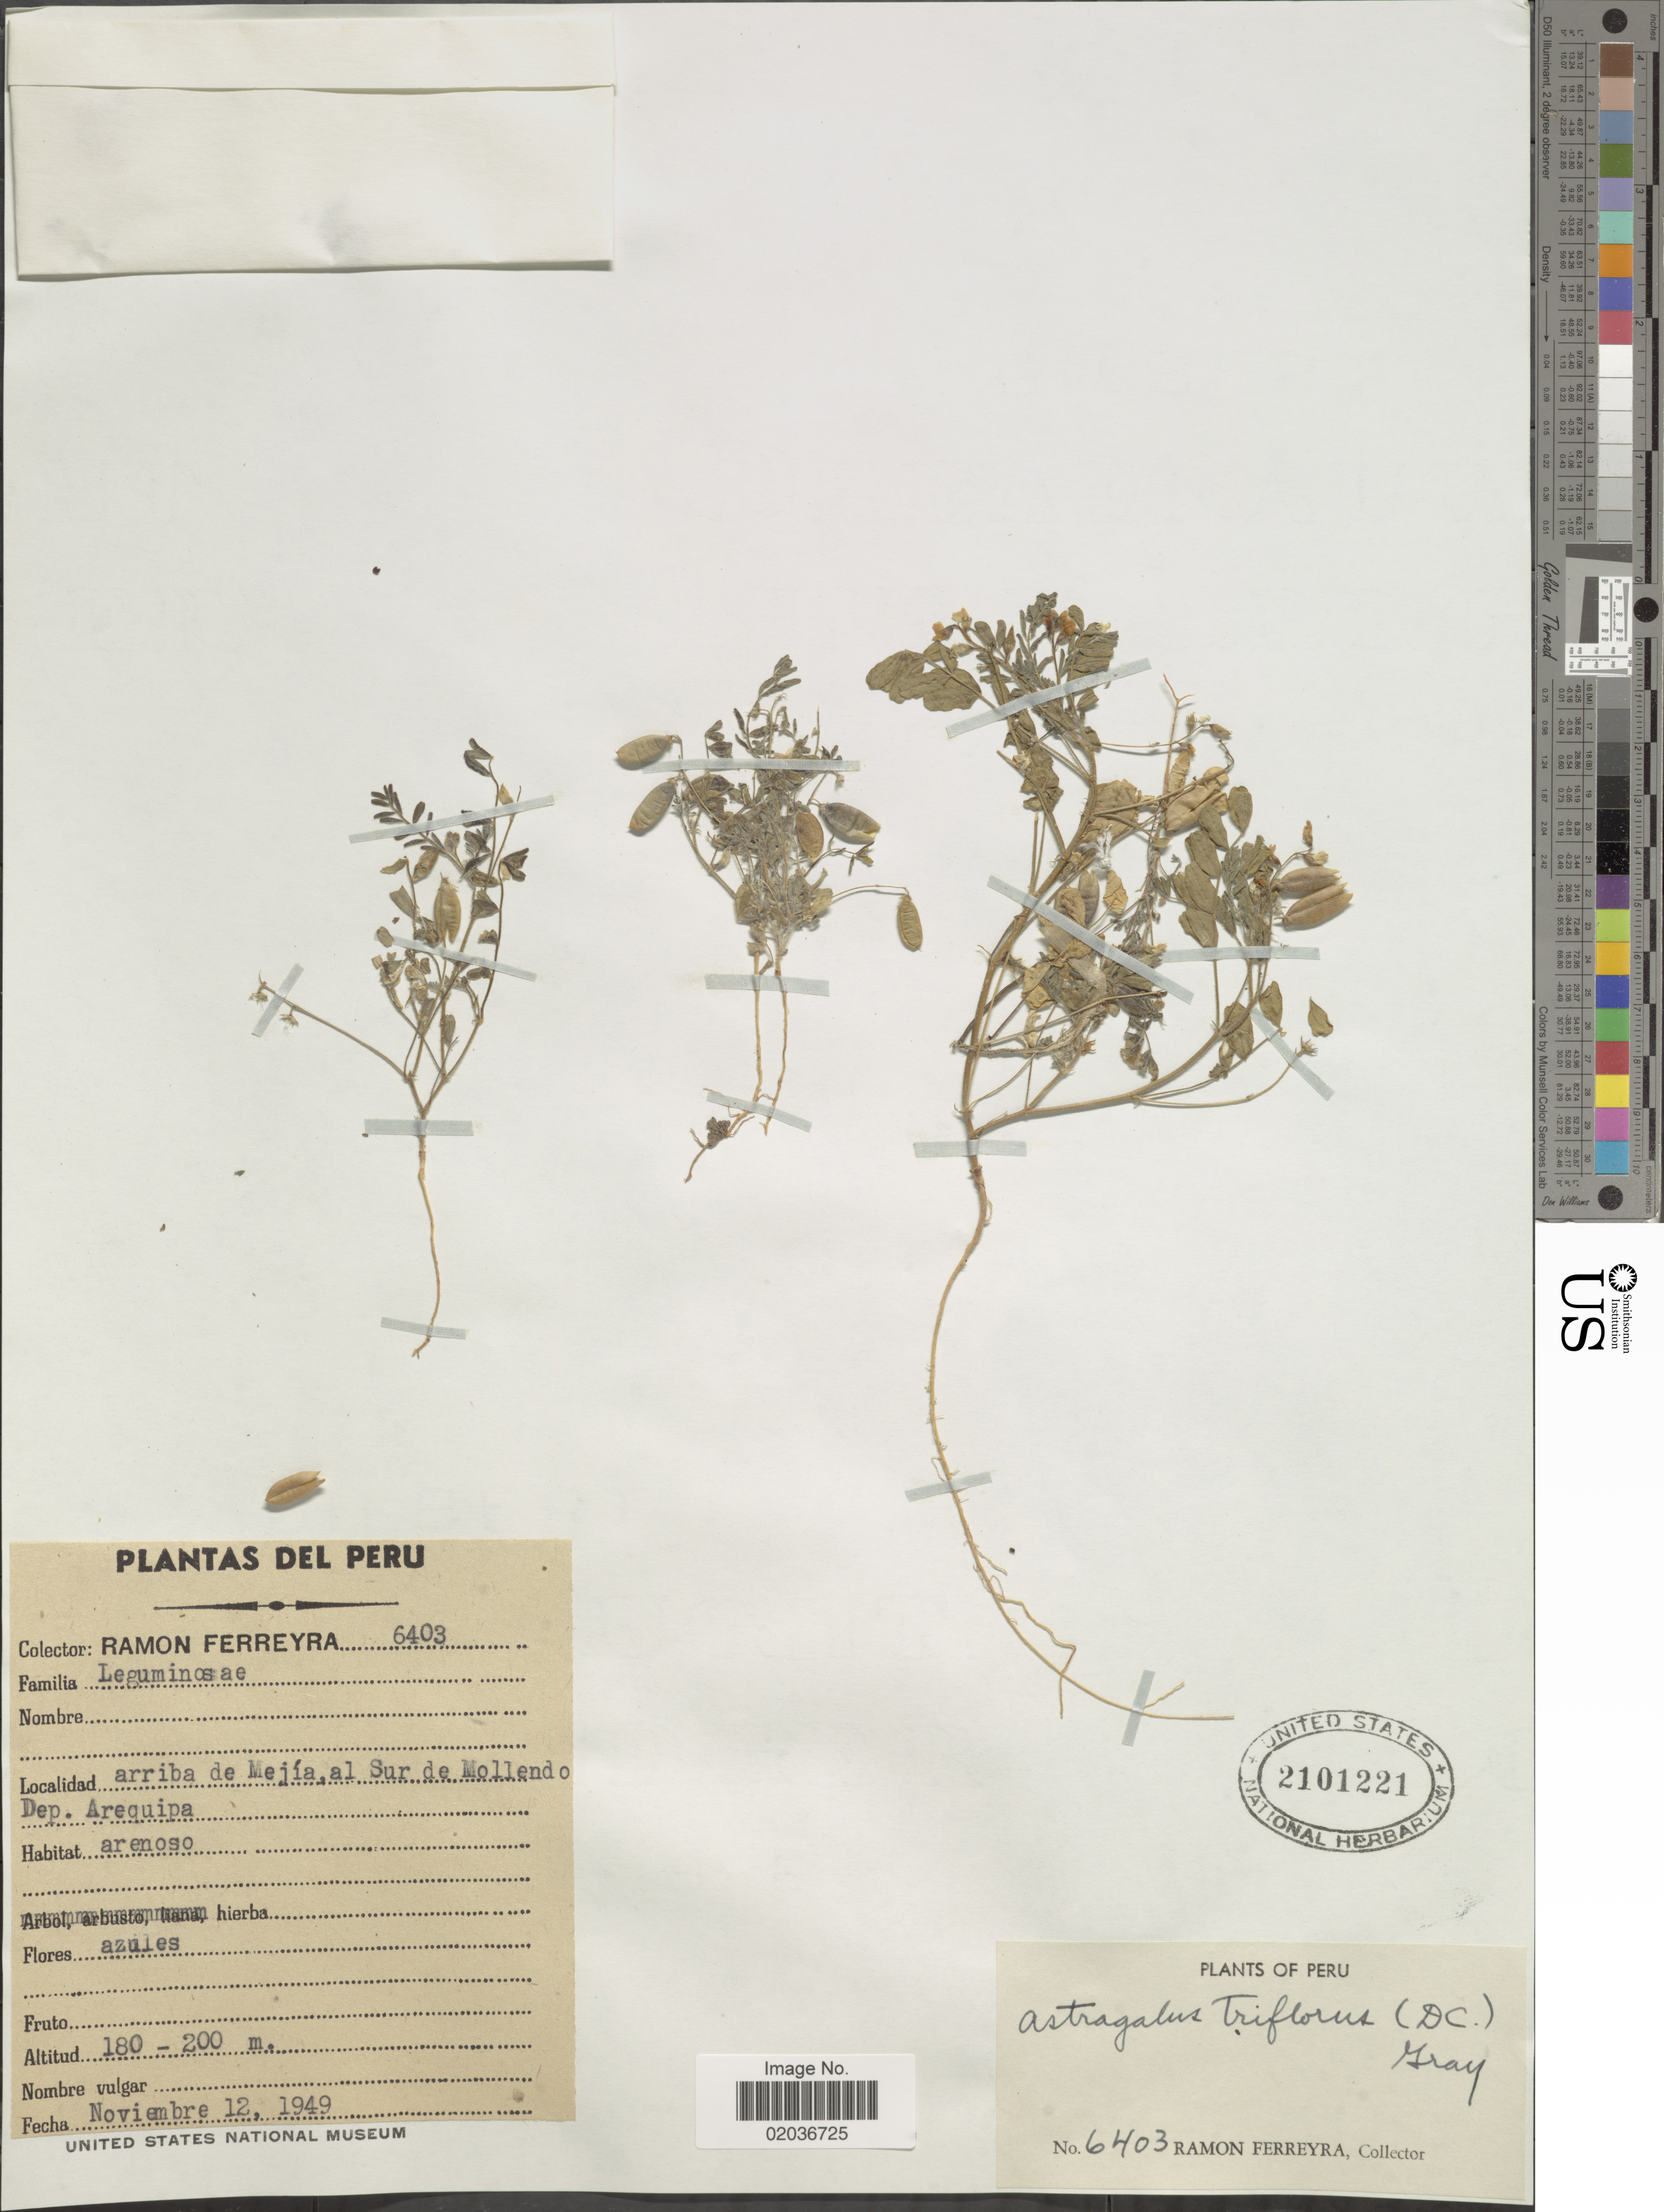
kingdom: Plantae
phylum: Tracheophyta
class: Magnoliopsida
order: Fabales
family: Fabaceae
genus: Astragalus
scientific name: Astragalus triflorus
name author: (DC.) A. Gray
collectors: R. A. Ferreyra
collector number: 6403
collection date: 1949-11-12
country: Peru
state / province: Arequipa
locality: Arriba de Mejía, al Sur de Molendo Dep. Arequipa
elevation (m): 180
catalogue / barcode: US 2101221